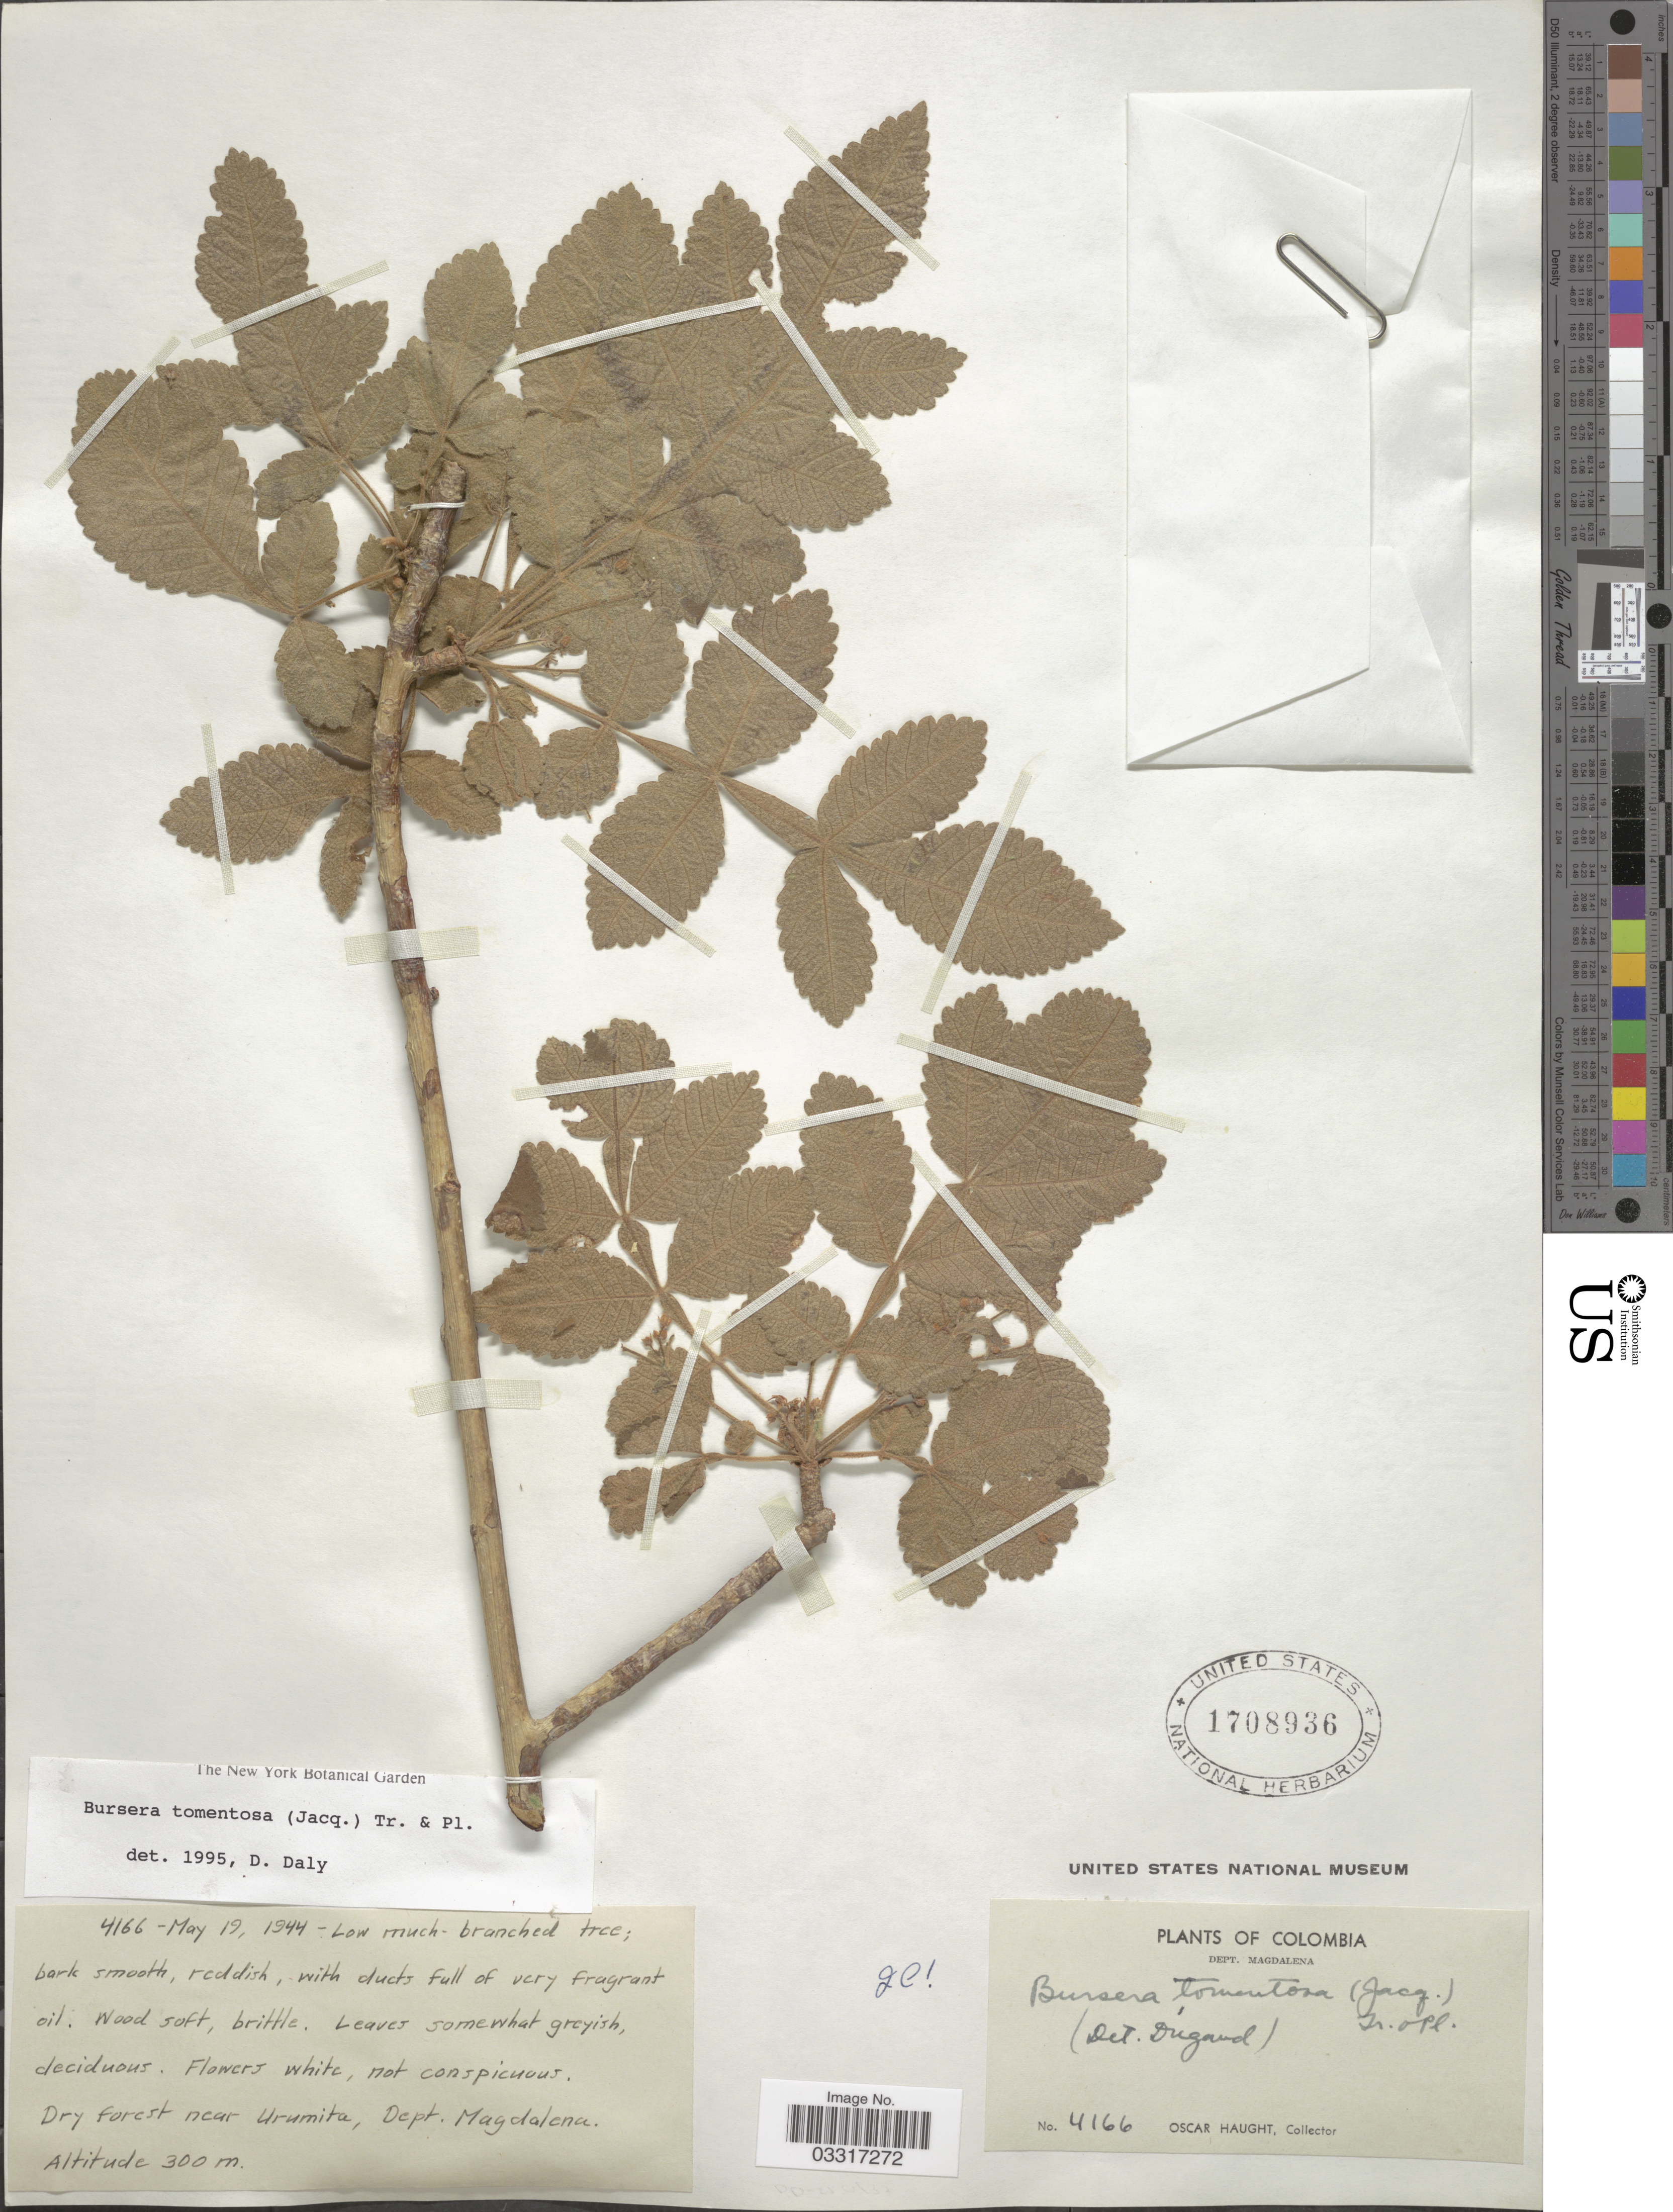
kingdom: Plantae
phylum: Tracheophyta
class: Magnoliopsida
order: Sapindales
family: Burseraceae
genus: Bursera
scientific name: Bursera tomentosa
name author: (Jacq.) Triana & Planch.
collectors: O. L. Haught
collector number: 4166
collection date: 1944-05-19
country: Colombia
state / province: Magdalena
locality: Dept. Magdalena. Dry forest near Urumita.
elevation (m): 300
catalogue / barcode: US 1708936